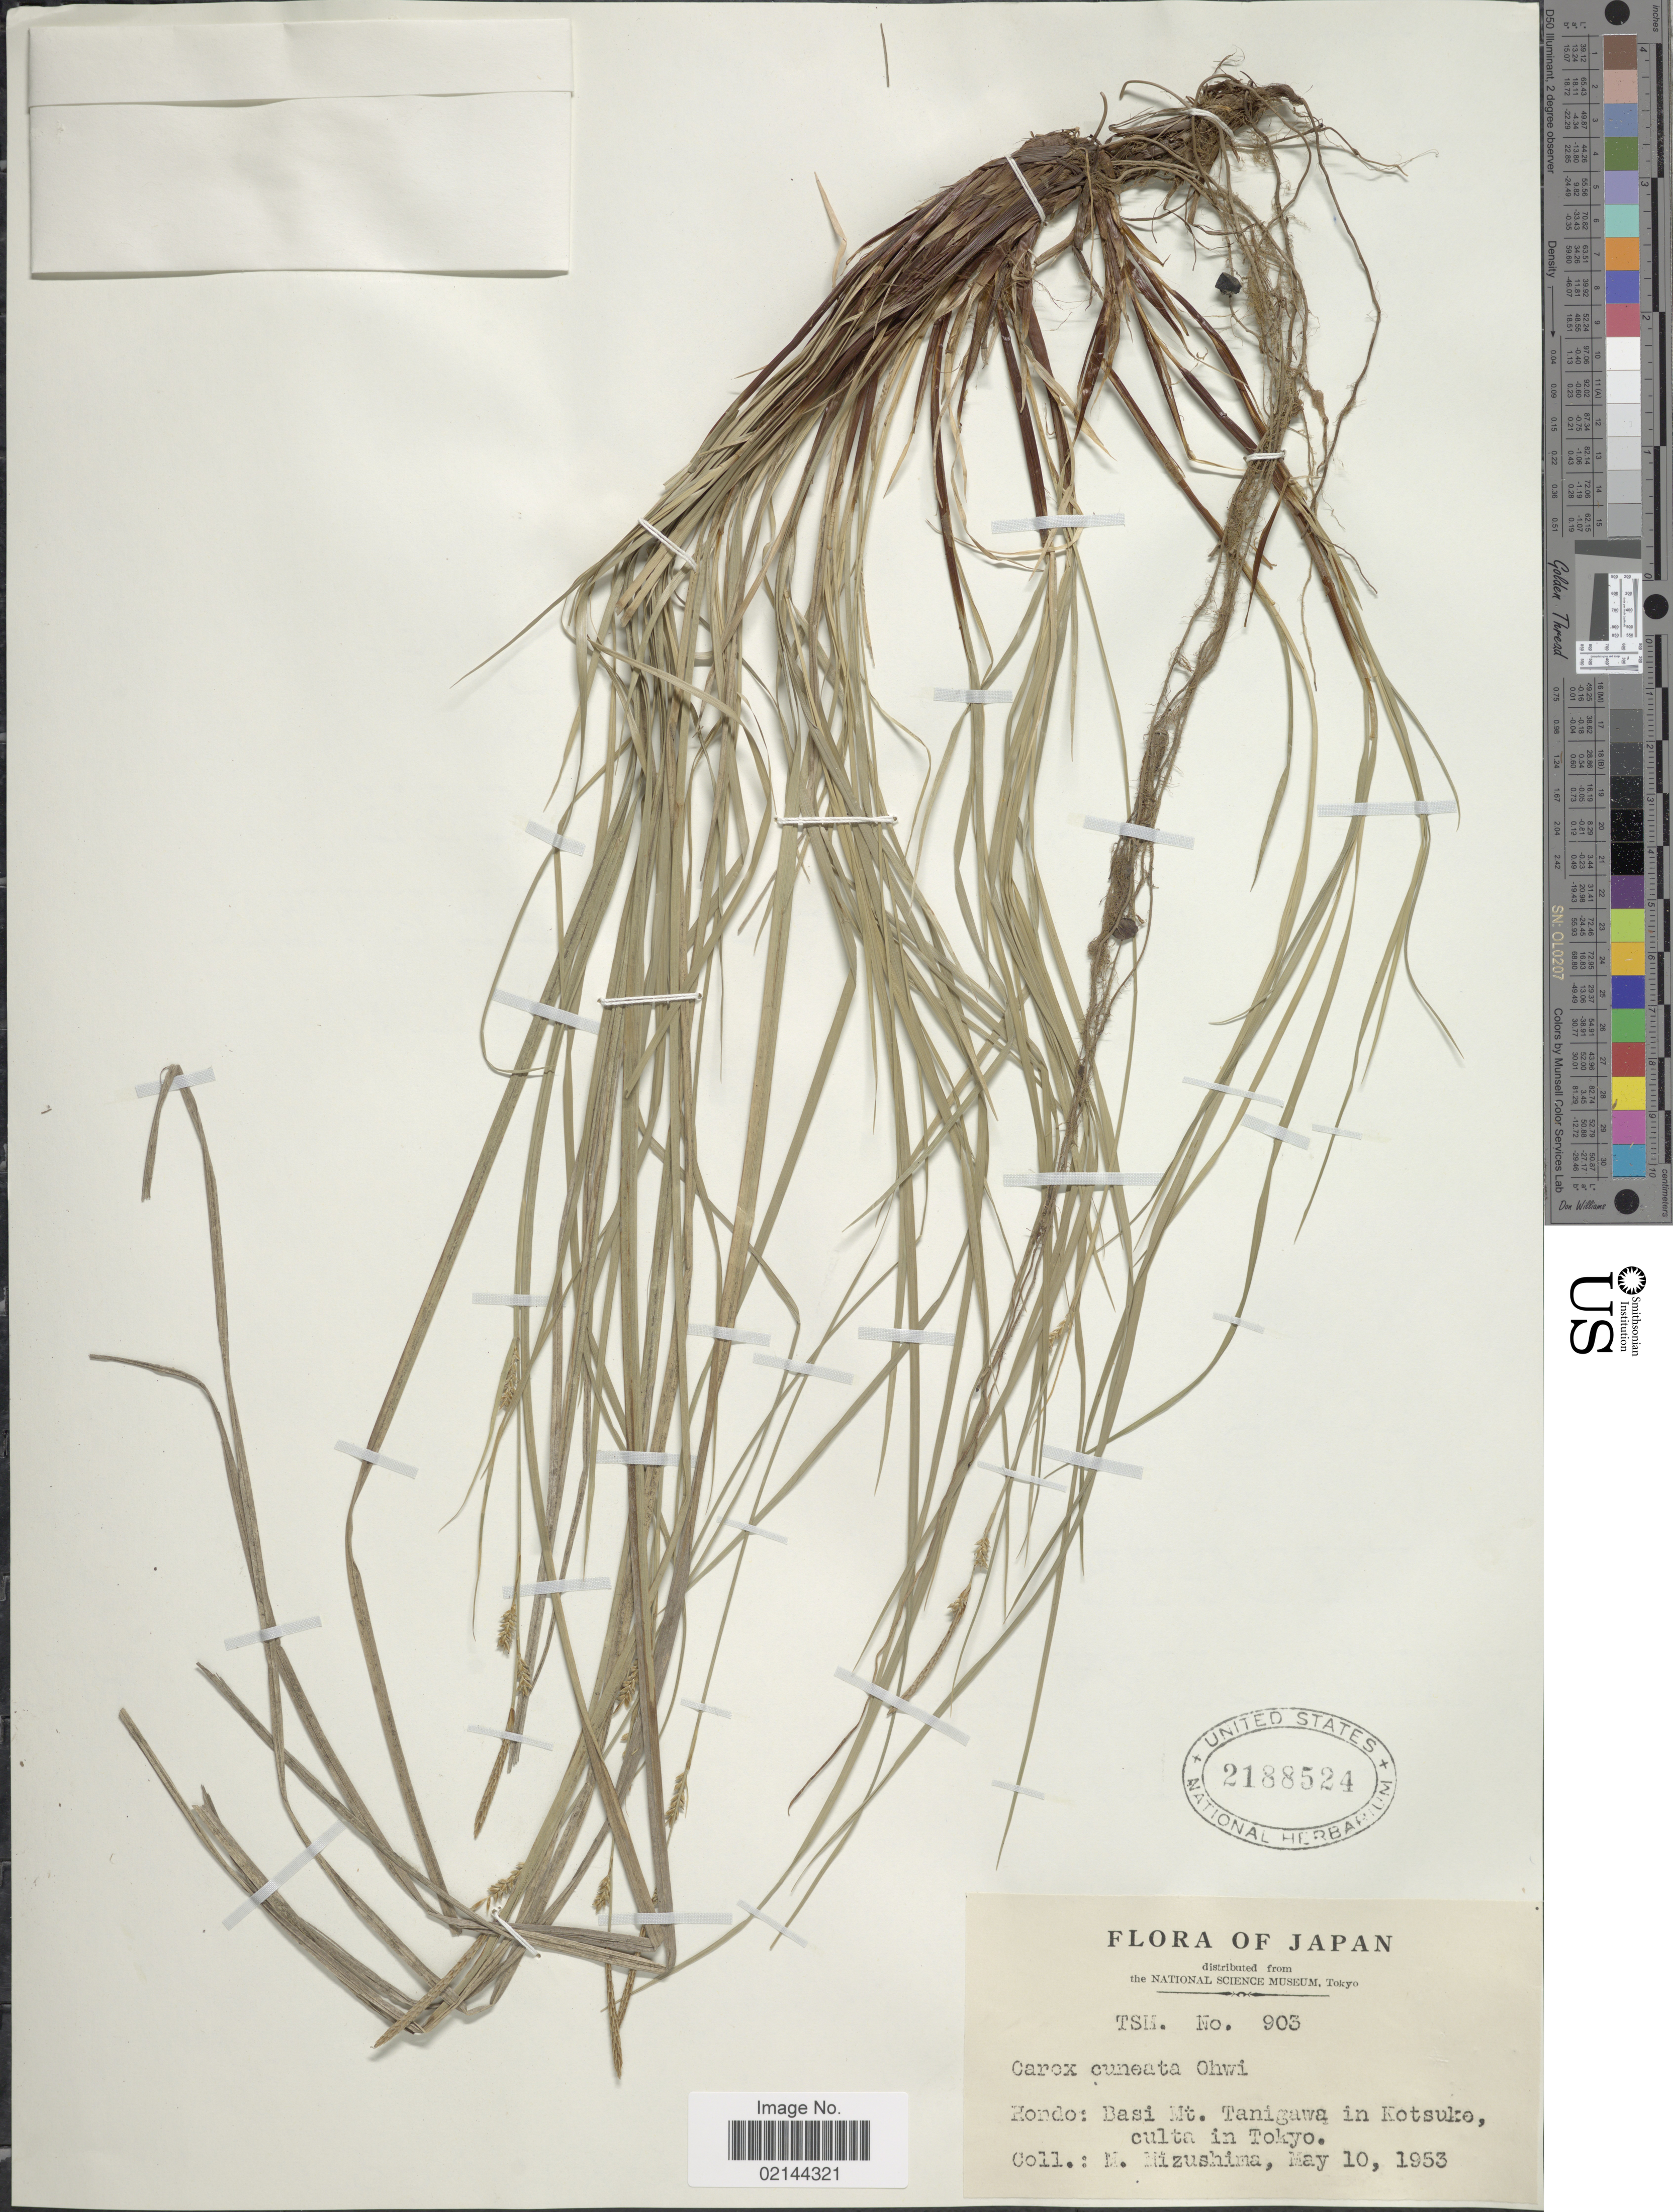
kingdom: Plantae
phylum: Tracheophyta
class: Liliopsida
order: Poales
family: Cyperaceae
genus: Carex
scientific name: Carex cuneata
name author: Ohwi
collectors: M. Mizushima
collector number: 903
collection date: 1953-05-10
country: Japan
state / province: Tokyo, Federal City of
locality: Hondo: Basi Mt. Tanigawa in Kotsuko culta in Tokyo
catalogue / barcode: US 2188524